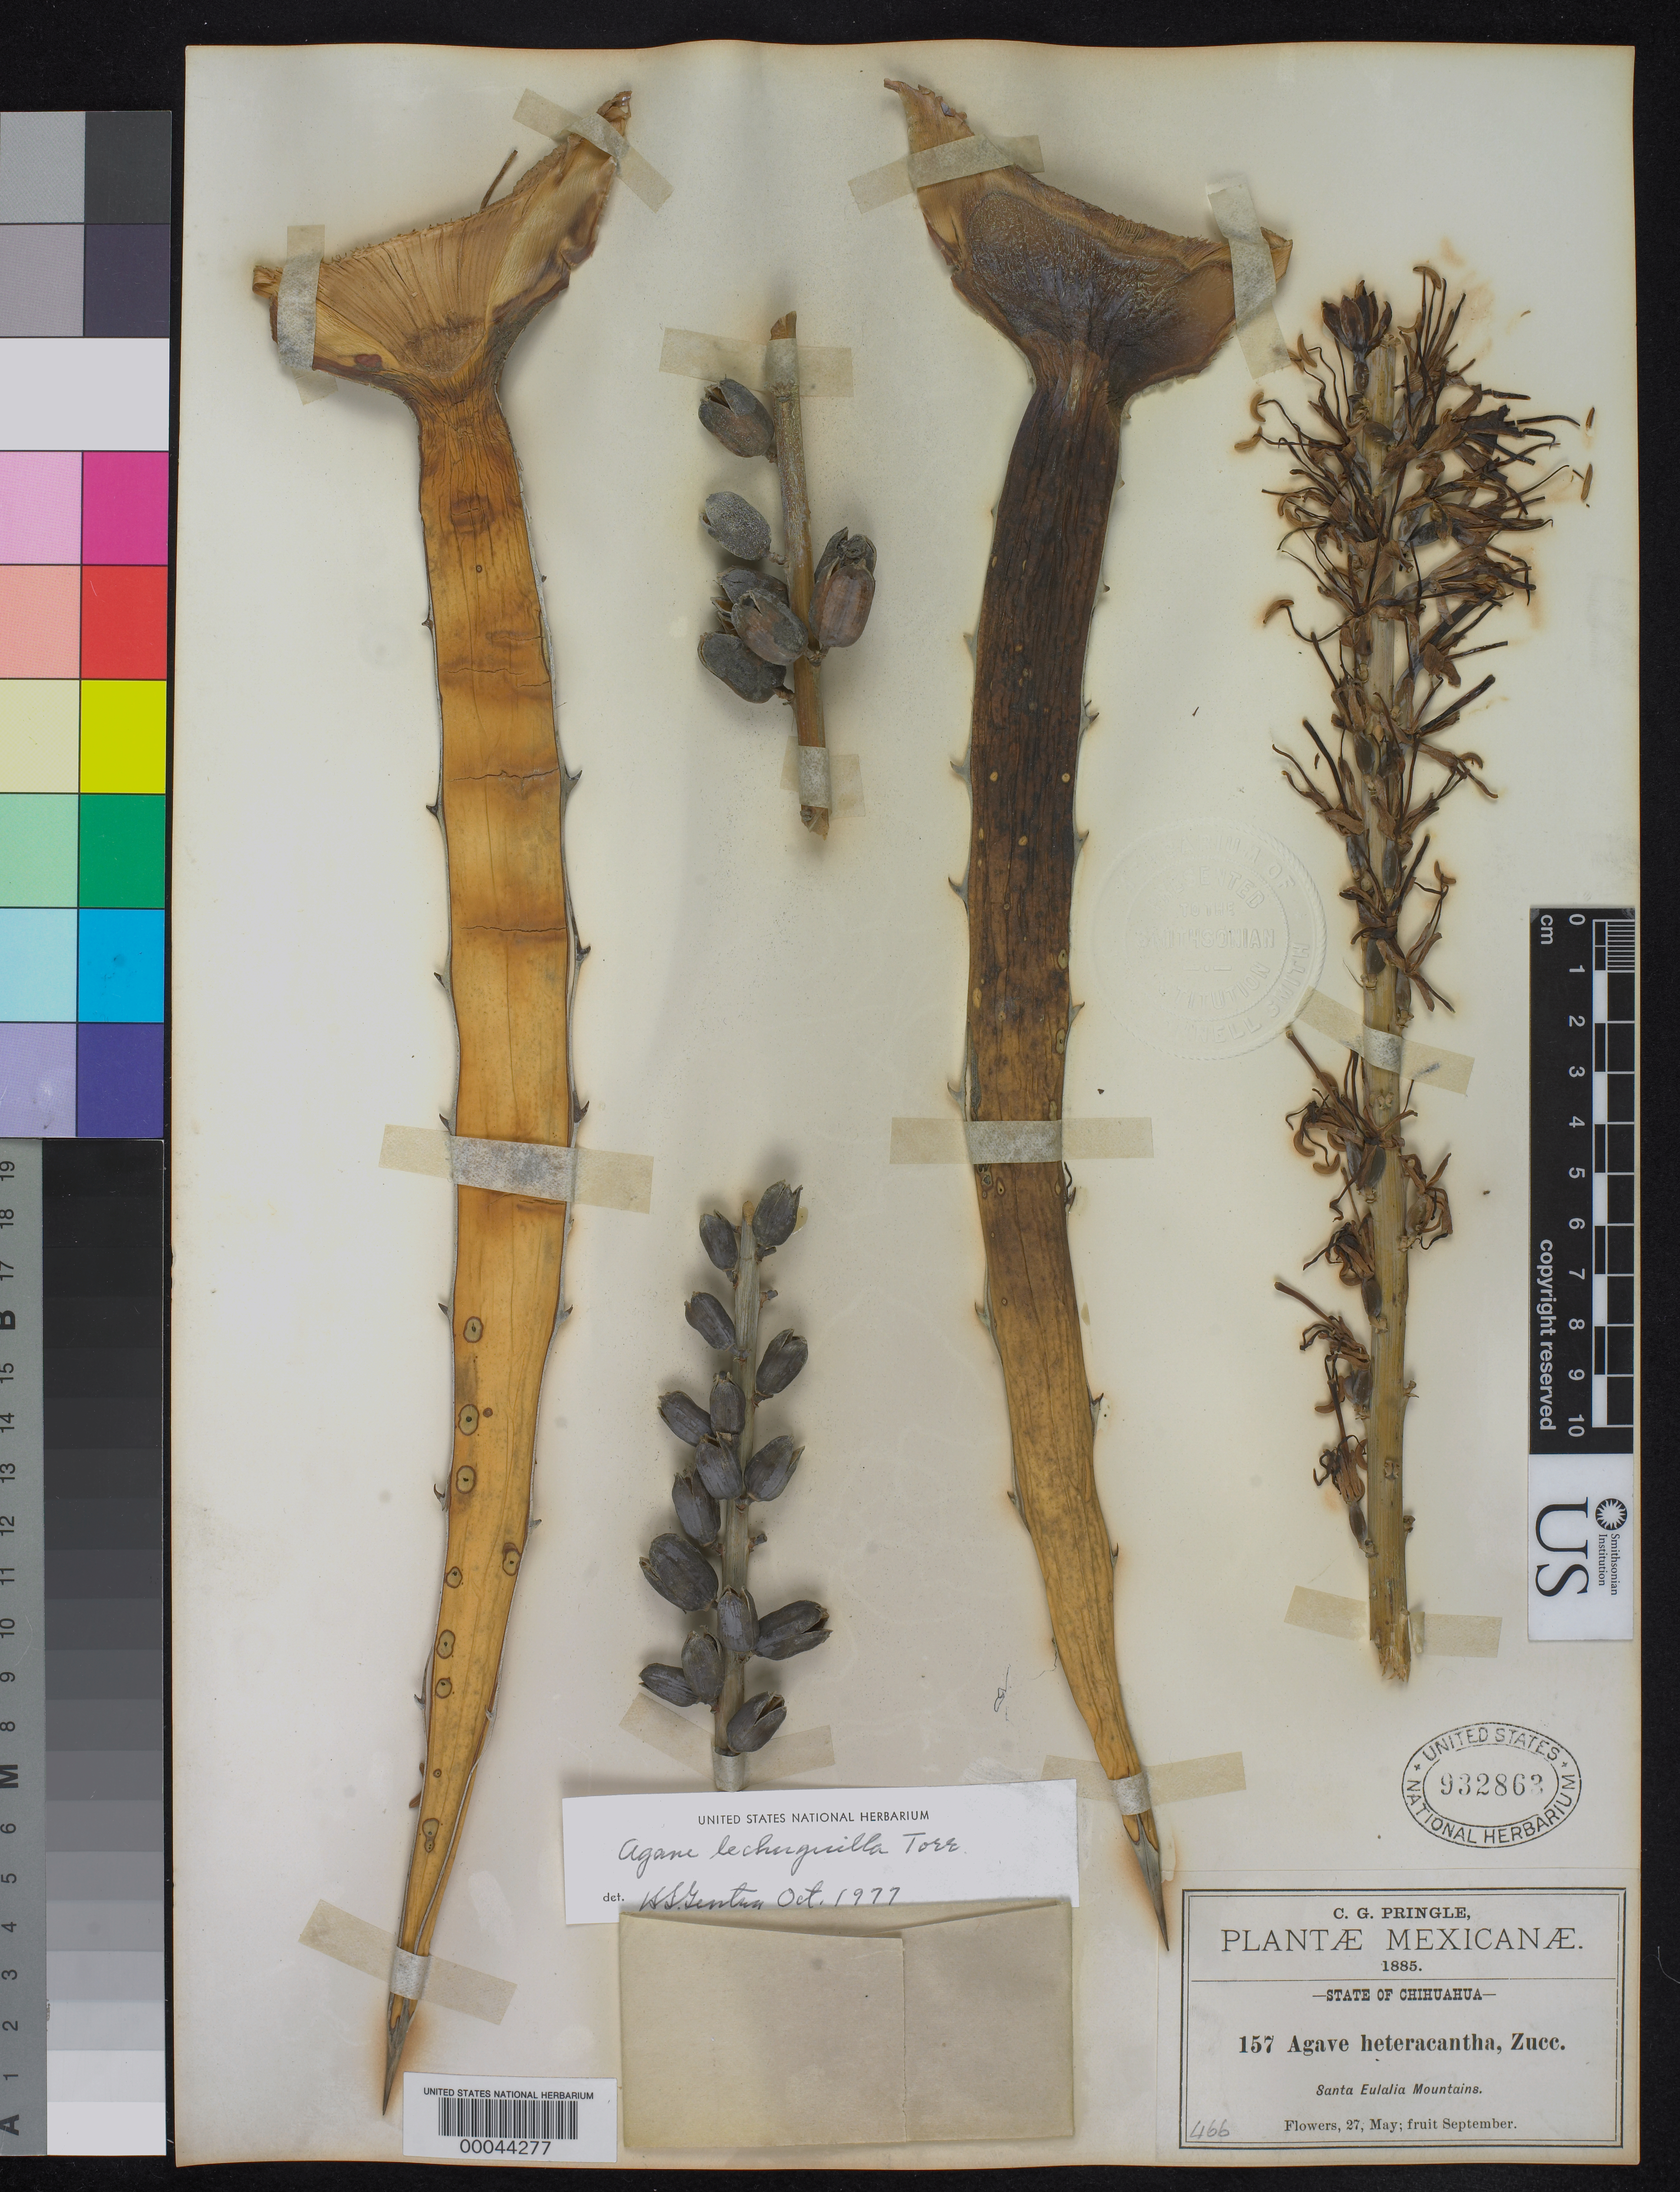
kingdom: Plantae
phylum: Tracheophyta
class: Liliopsida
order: Asparagales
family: Asparagaceae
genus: Agave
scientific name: Agave lechuguilla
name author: Torr.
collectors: C. G. Pringle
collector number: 157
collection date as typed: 1885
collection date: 1885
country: Mexico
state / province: Chihuahua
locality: Santa Eulalia Mountains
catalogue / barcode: US 932863